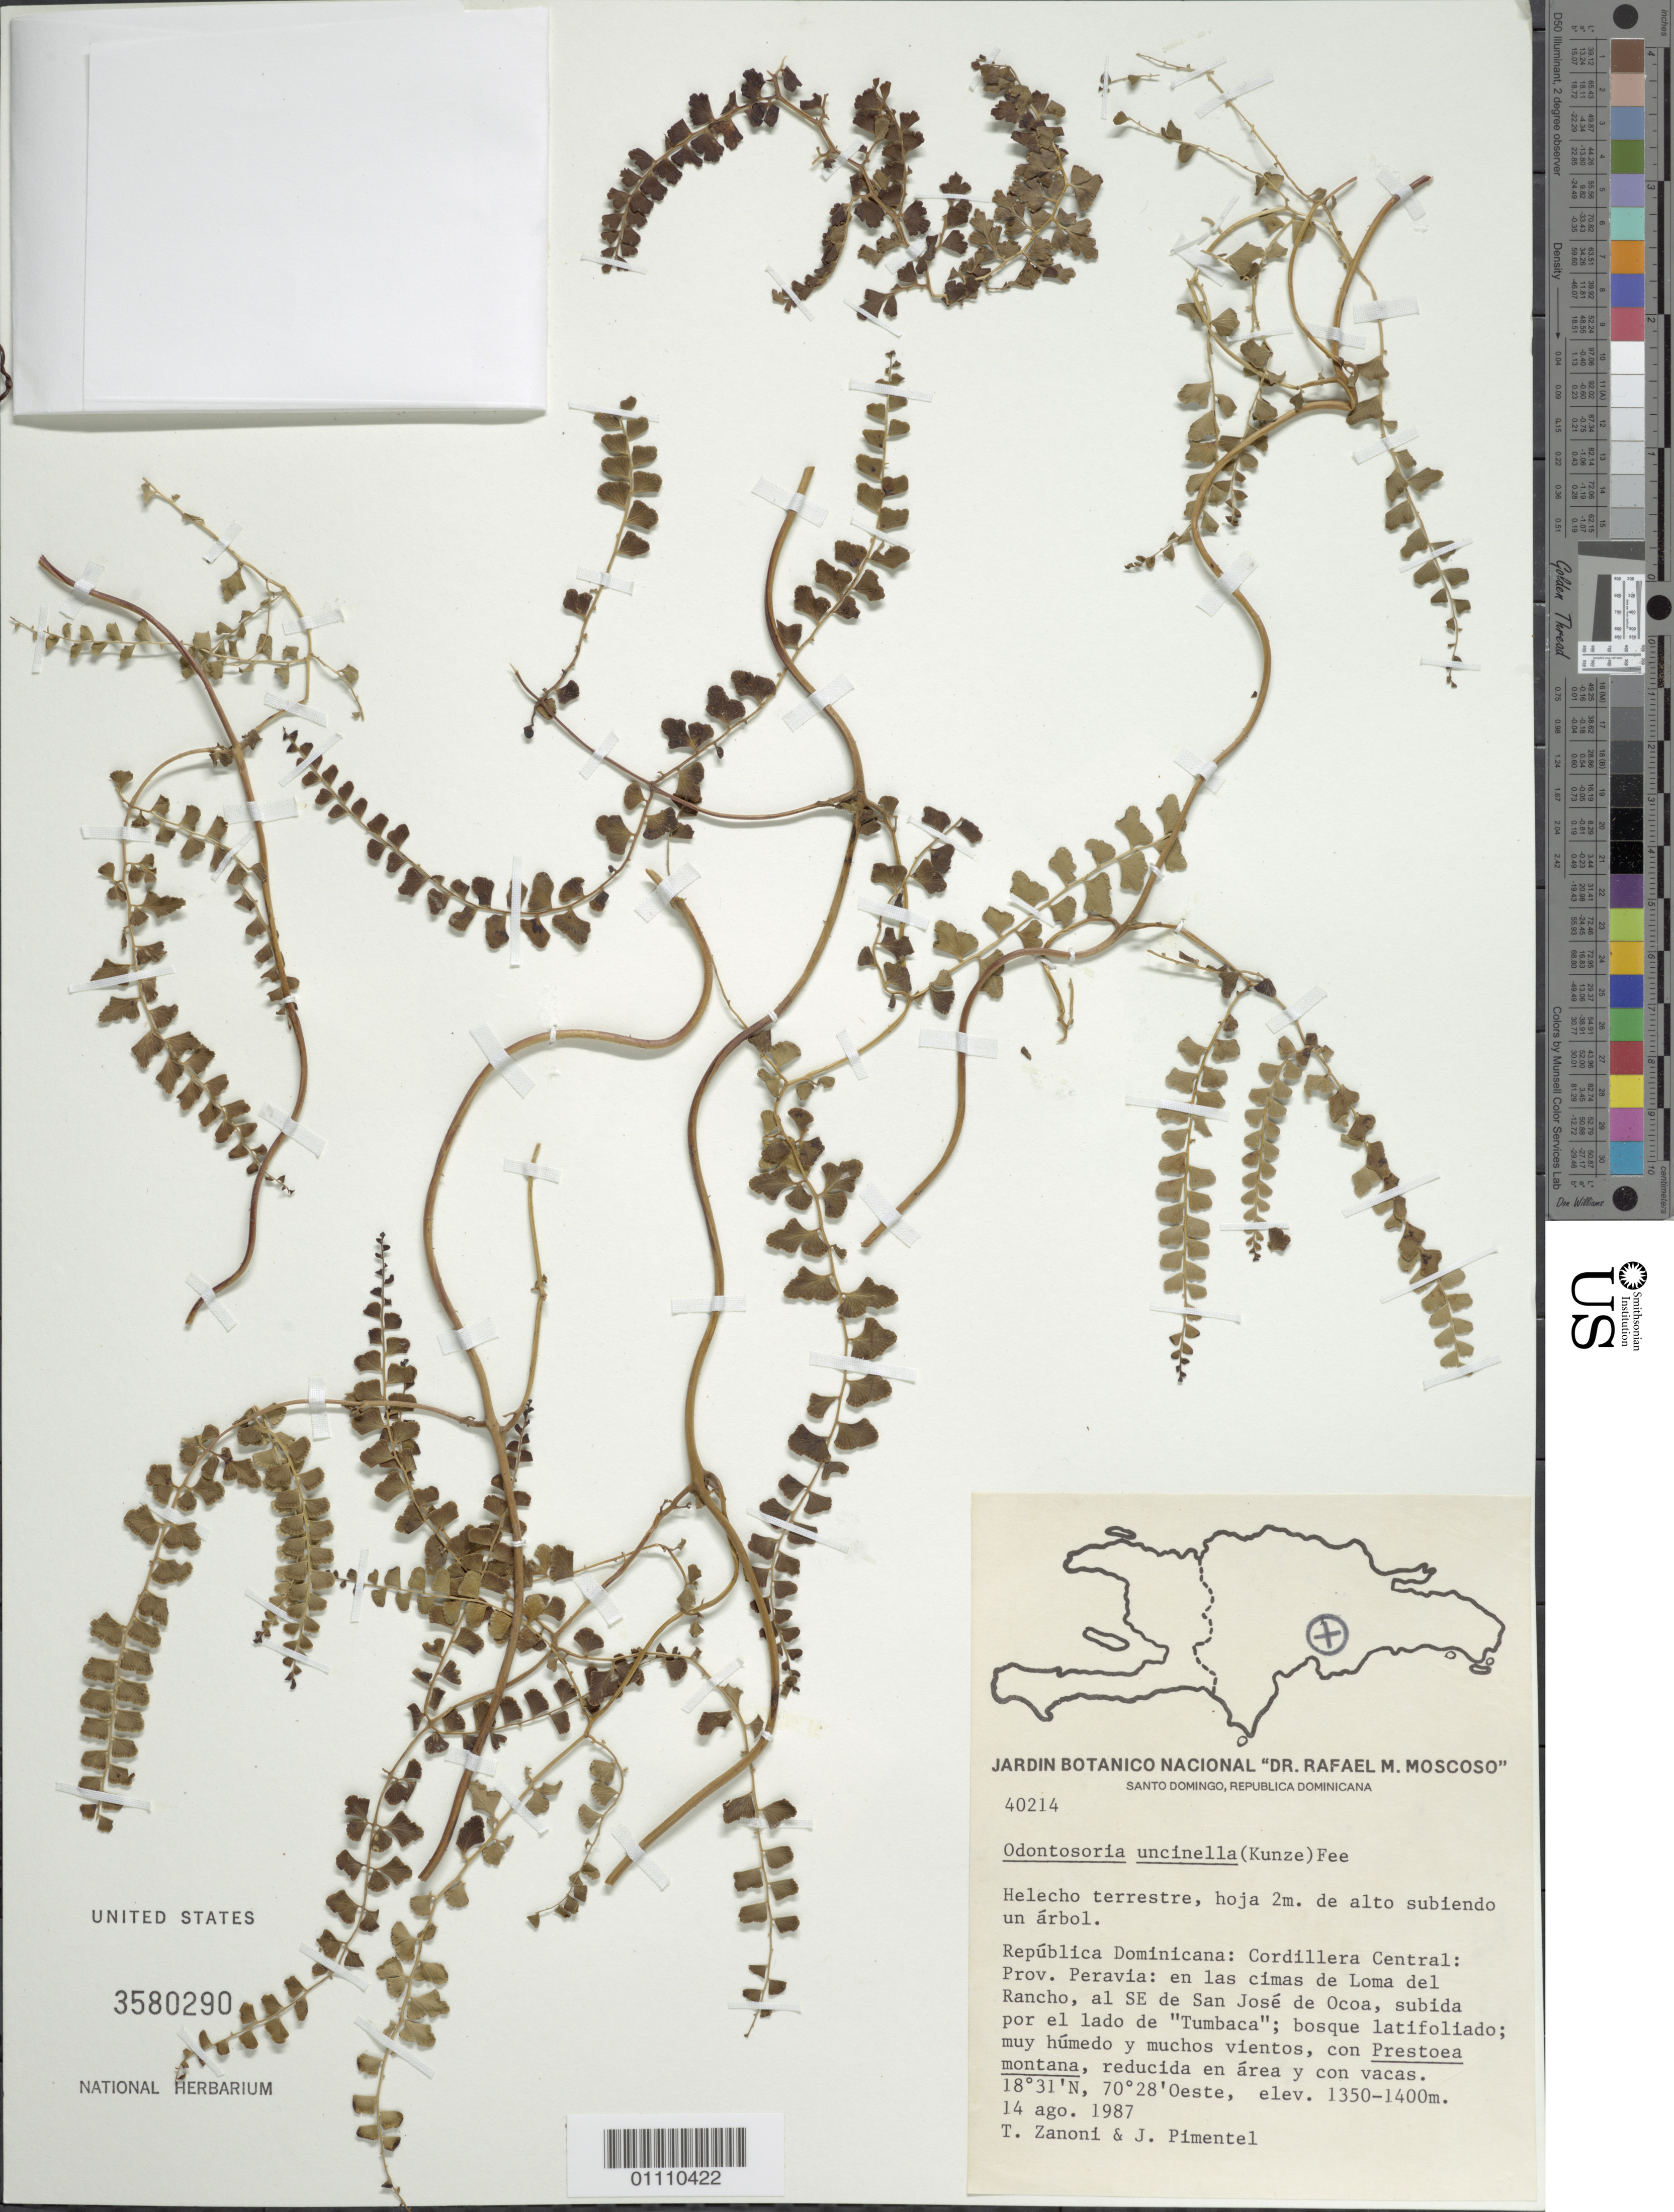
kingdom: Plantae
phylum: Tracheophyta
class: Polypodiopsida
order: Polypodiales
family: Lindsaeaceae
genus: Odontosoria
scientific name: Odontosoria scandens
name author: (Desv.) C. Chr.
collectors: T. A. Zanoni & J. Pimentel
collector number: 40214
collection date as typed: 14 Aug 1987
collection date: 1987-08-14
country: Dominican Republic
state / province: Peravia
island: Hispaniola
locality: Cordillera Central, en las cimas de Loma del Rancho, al SE de San José de Ocoa, subida por el lado de "Tumbaca"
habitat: Bosque latifoliado; muy húmido y muchos vientos, con Prestoea montana, reducida en área y con vacas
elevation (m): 1350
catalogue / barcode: US 3580290